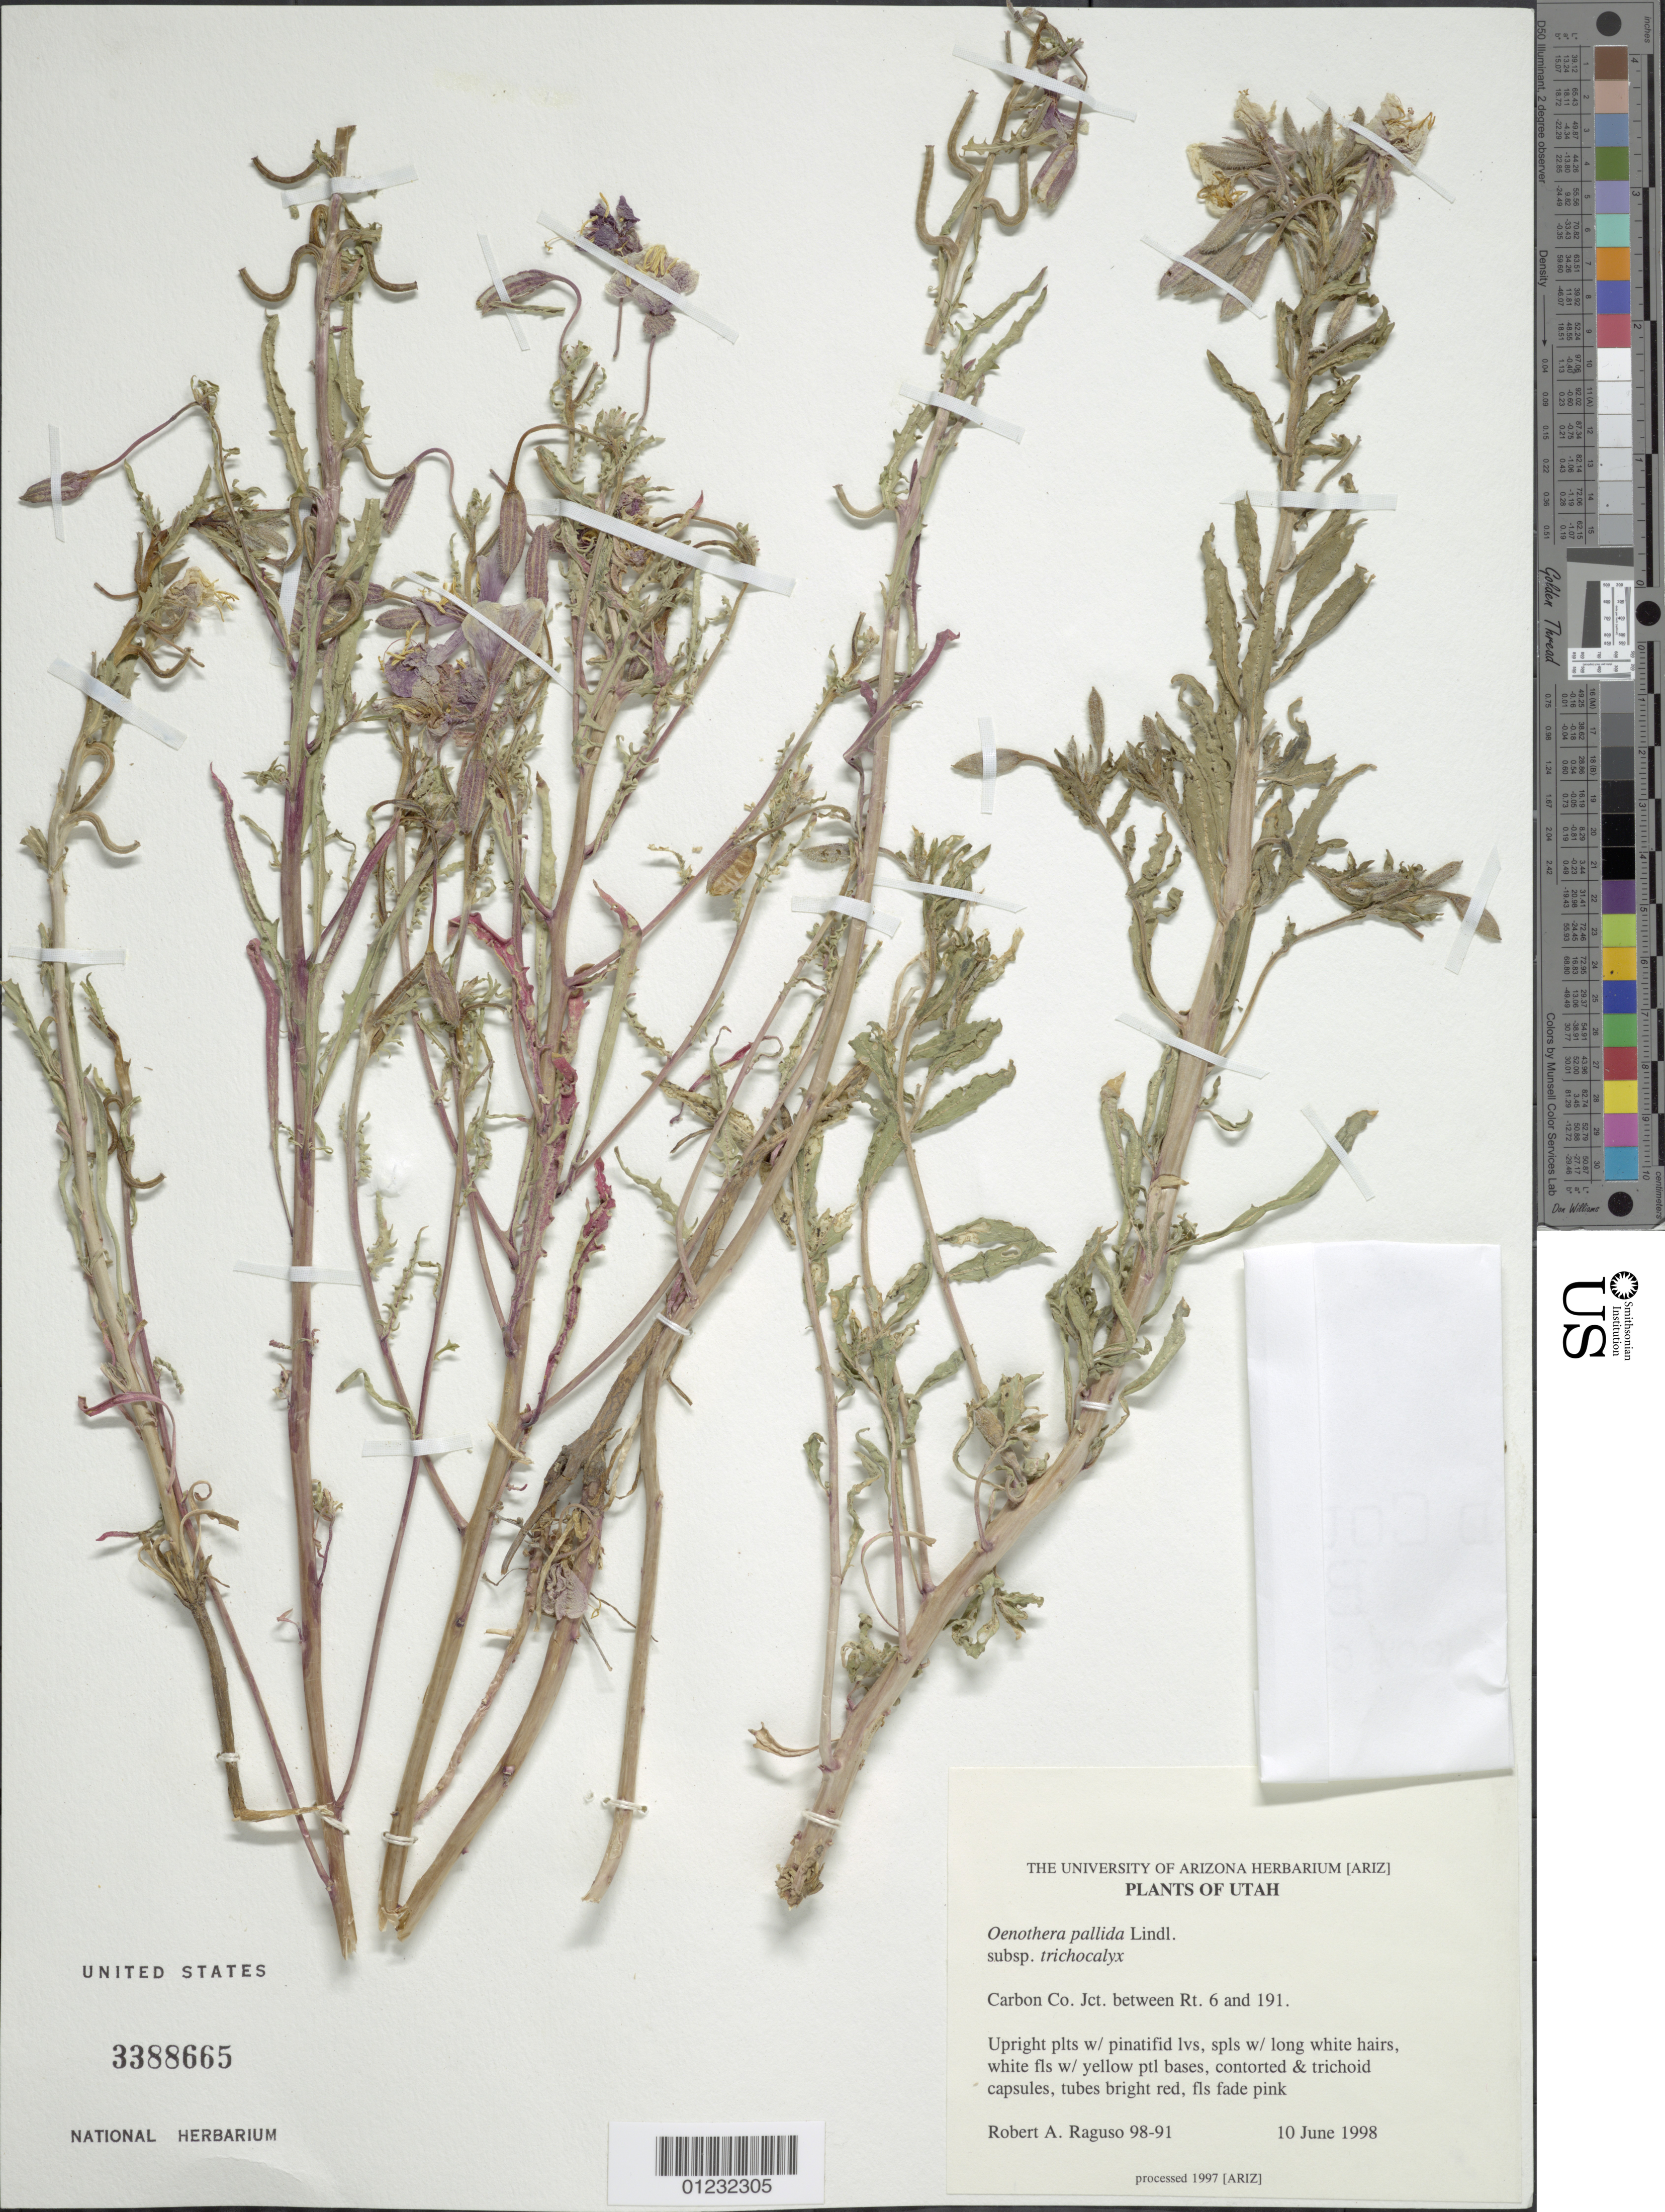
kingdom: Plantae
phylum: Tracheophyta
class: Magnoliopsida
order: Myrtales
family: Onagraceae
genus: Oenothera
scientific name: Oenothera pallida subsp. trichocalyx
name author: (Nutt.) Munz & W.M. Klein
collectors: R. Raguso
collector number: RAR98-91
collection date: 1998-06-10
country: United States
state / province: Utah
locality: Carbon Co. Jct. between Rt. 6 and 191.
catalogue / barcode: US 3388665